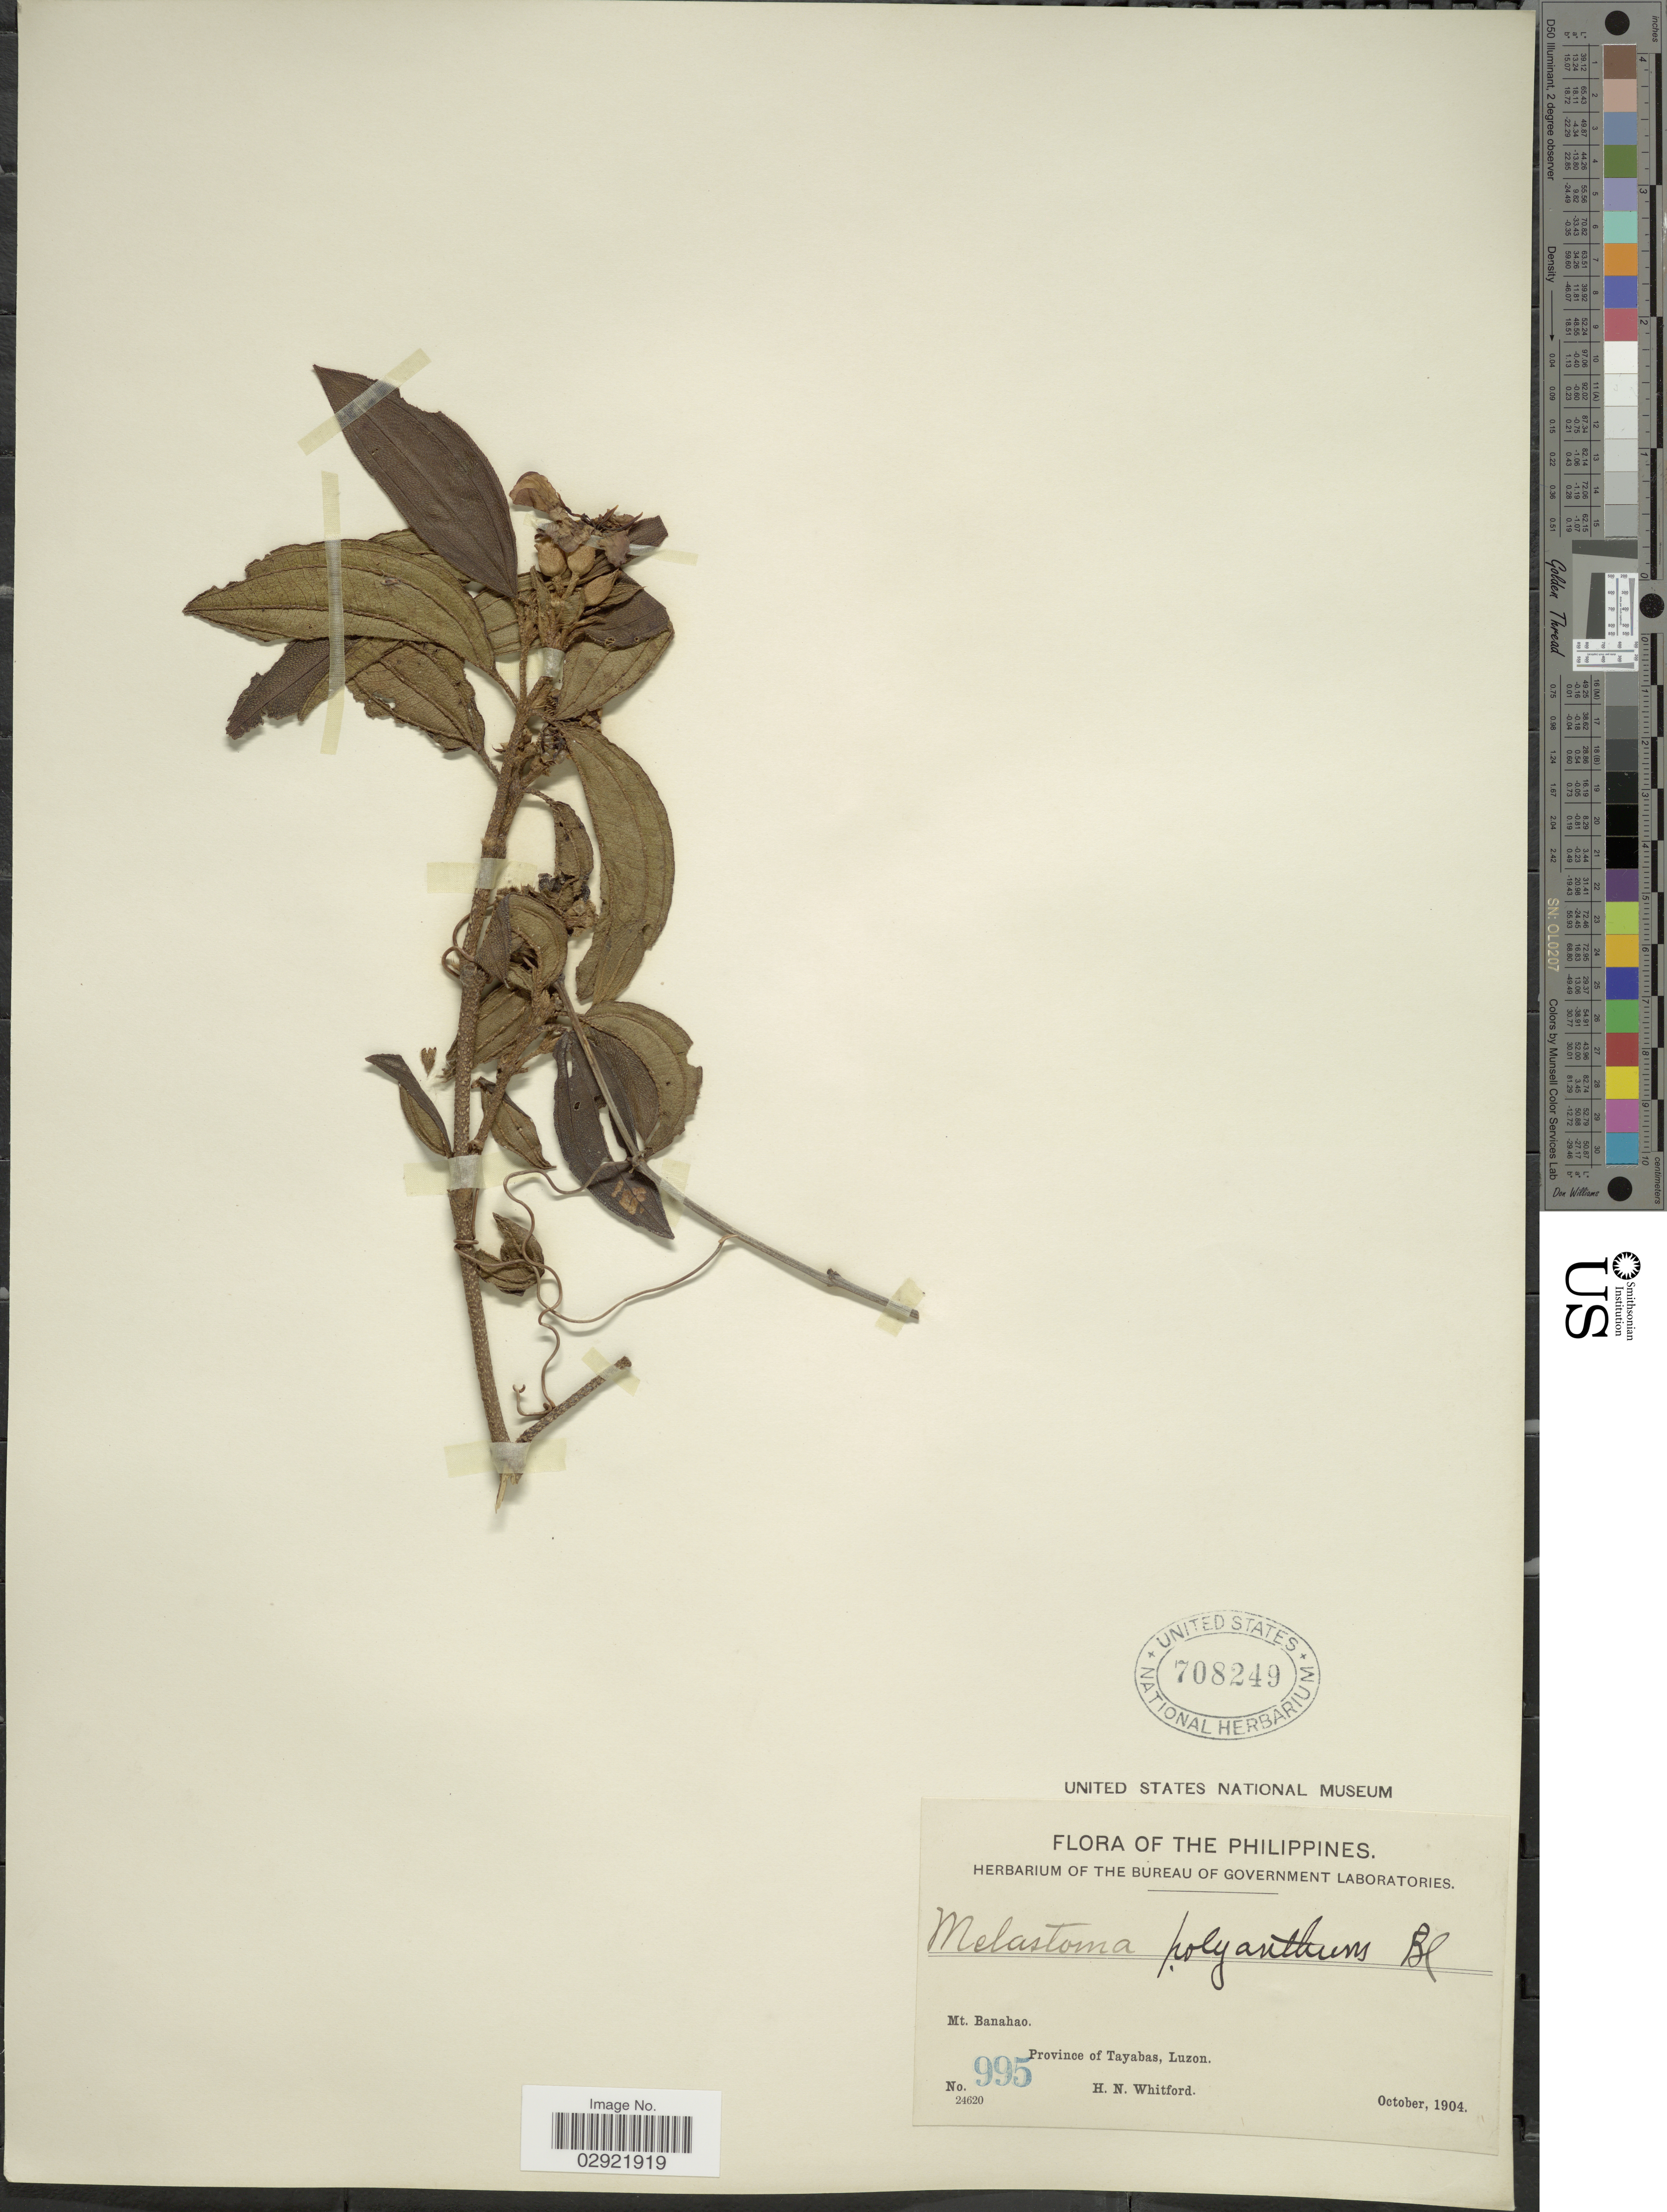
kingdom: Plantae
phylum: Tracheophyta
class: Magnoliopsida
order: Myrtales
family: Melastomataceae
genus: Melastoma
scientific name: Melastoma malabathricum subsp. malabathricum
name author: L.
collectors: H. N. Whitford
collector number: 995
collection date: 1904-10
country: Philippines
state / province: Calabarzon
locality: Mt. Banahao, Province of Tayabas, Luzon.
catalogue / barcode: US 708249